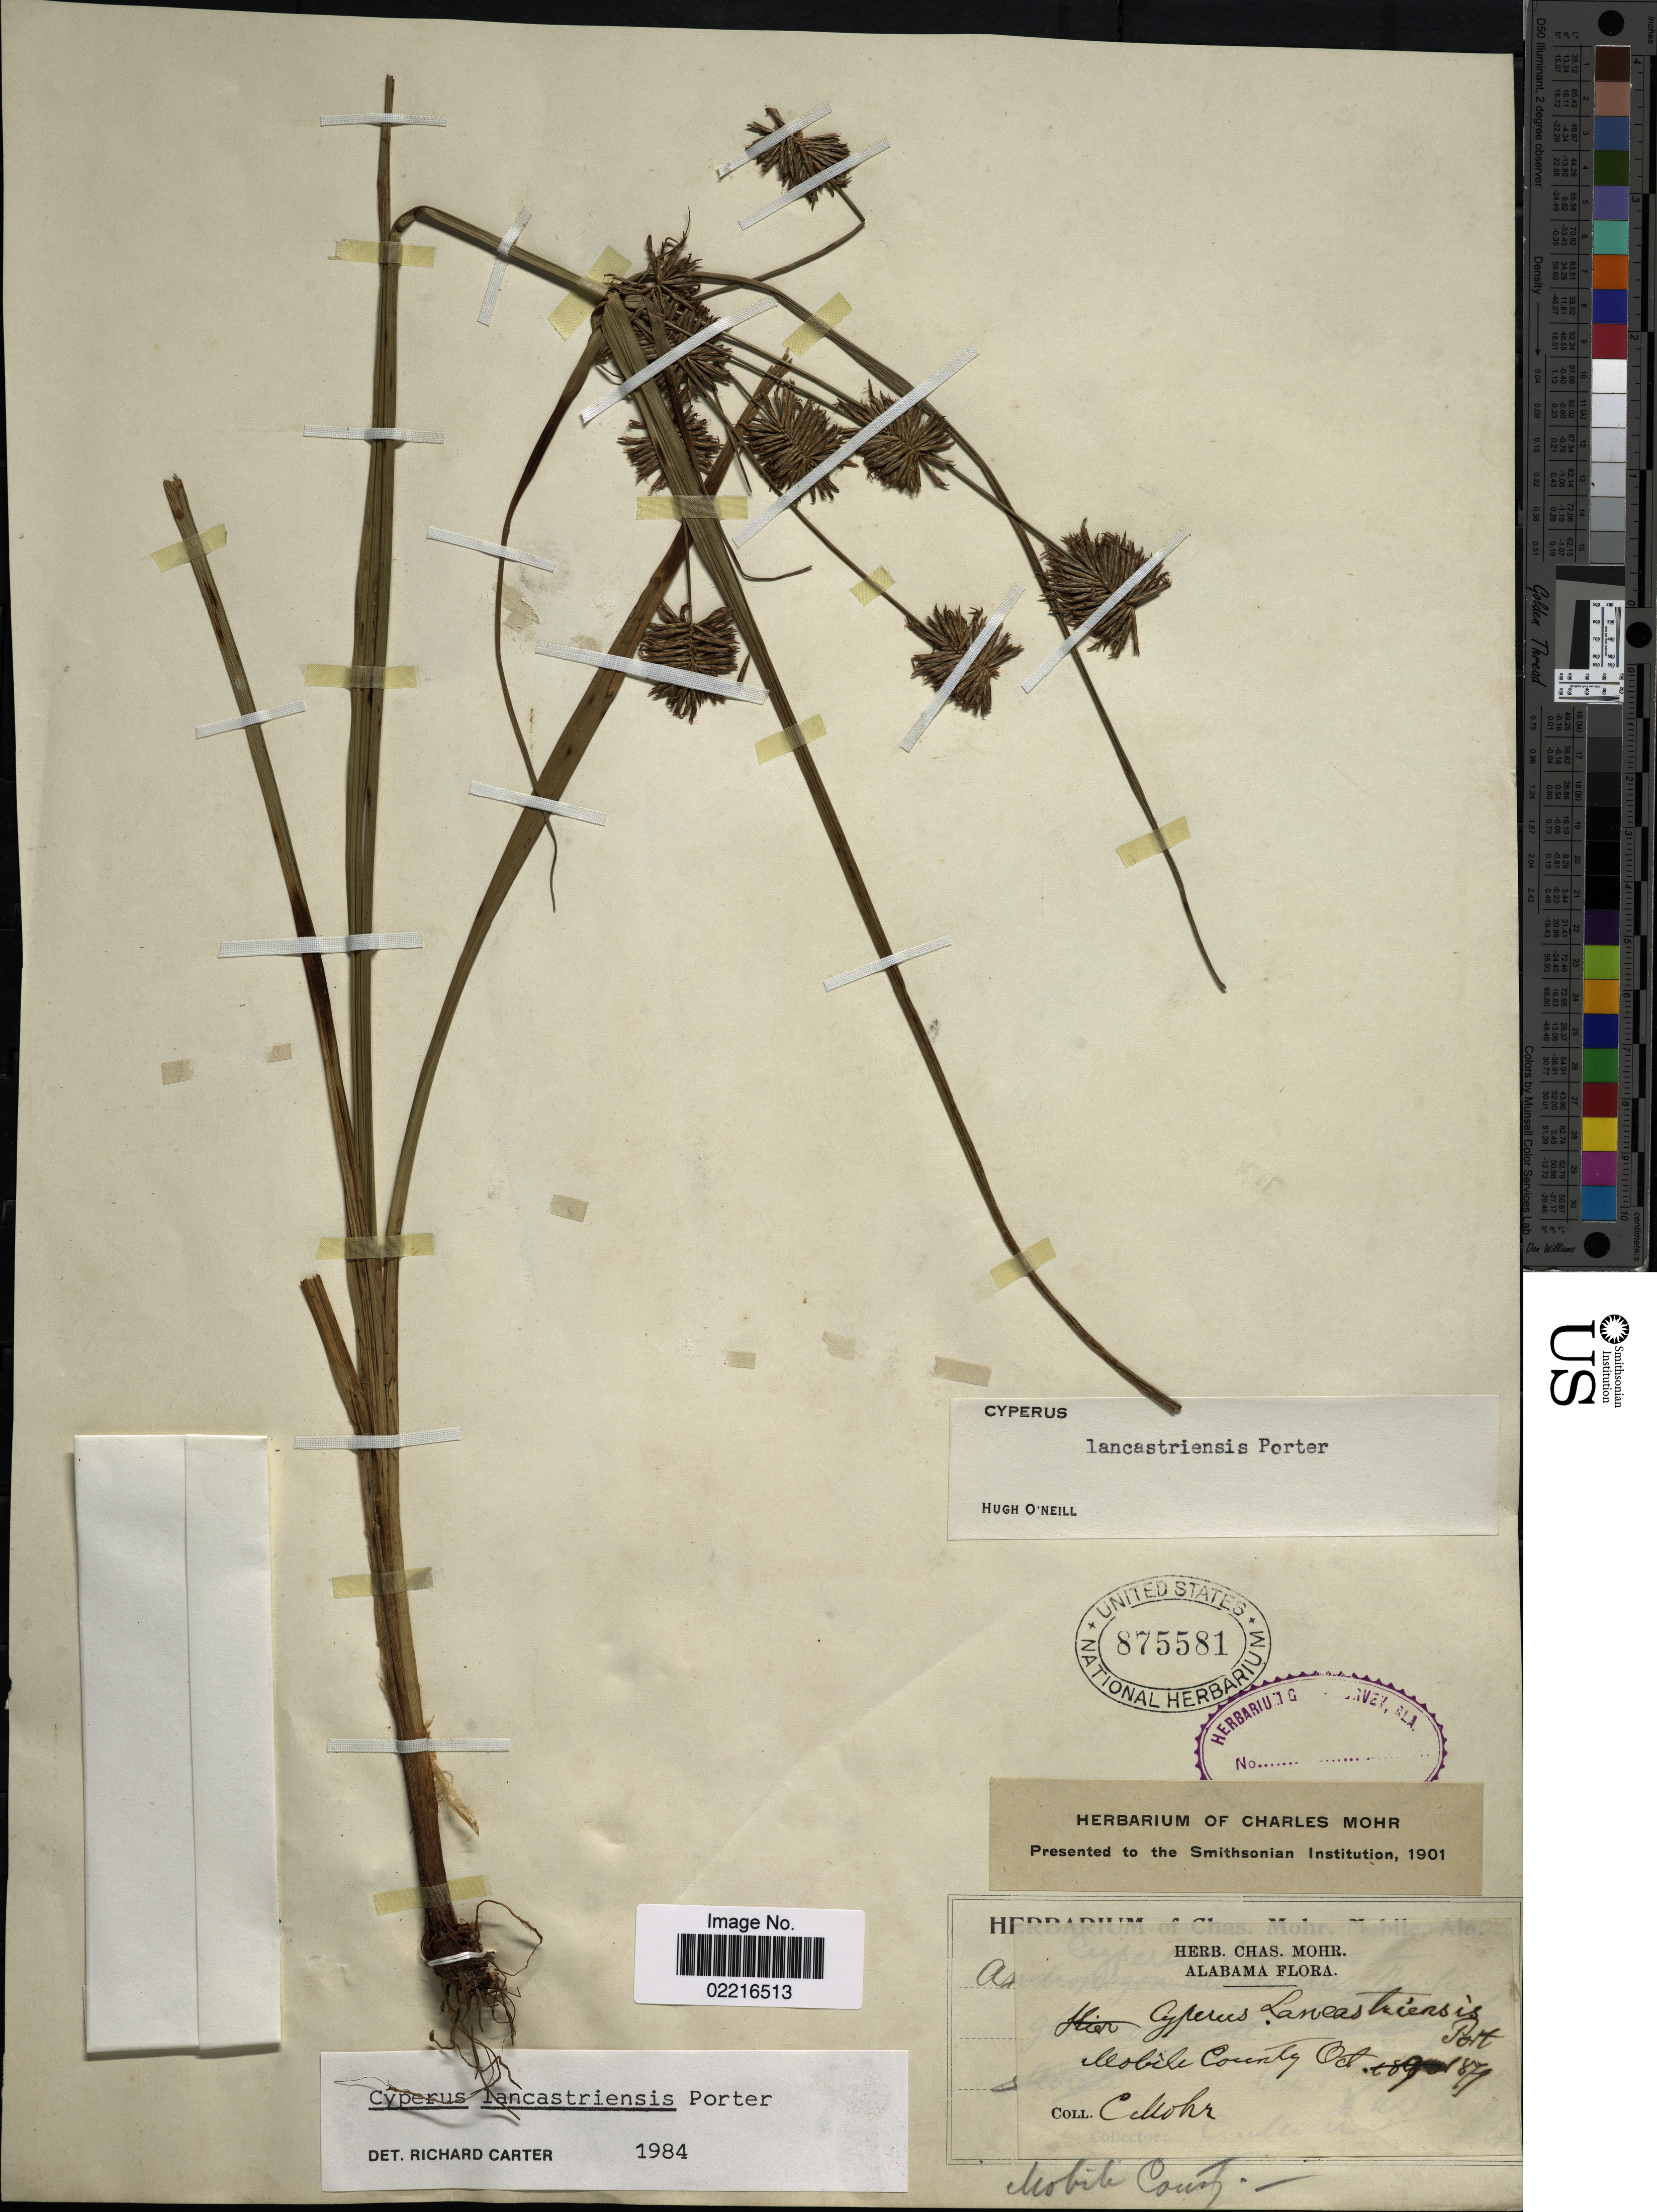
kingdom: Plantae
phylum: Tracheophyta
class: Liliopsida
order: Poales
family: Cyperaceae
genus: Cyperus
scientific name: Cyperus lancastriensis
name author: Porter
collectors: C. T. Mohr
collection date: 1879-10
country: United States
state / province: Alabama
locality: Mobile County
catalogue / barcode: US 875581